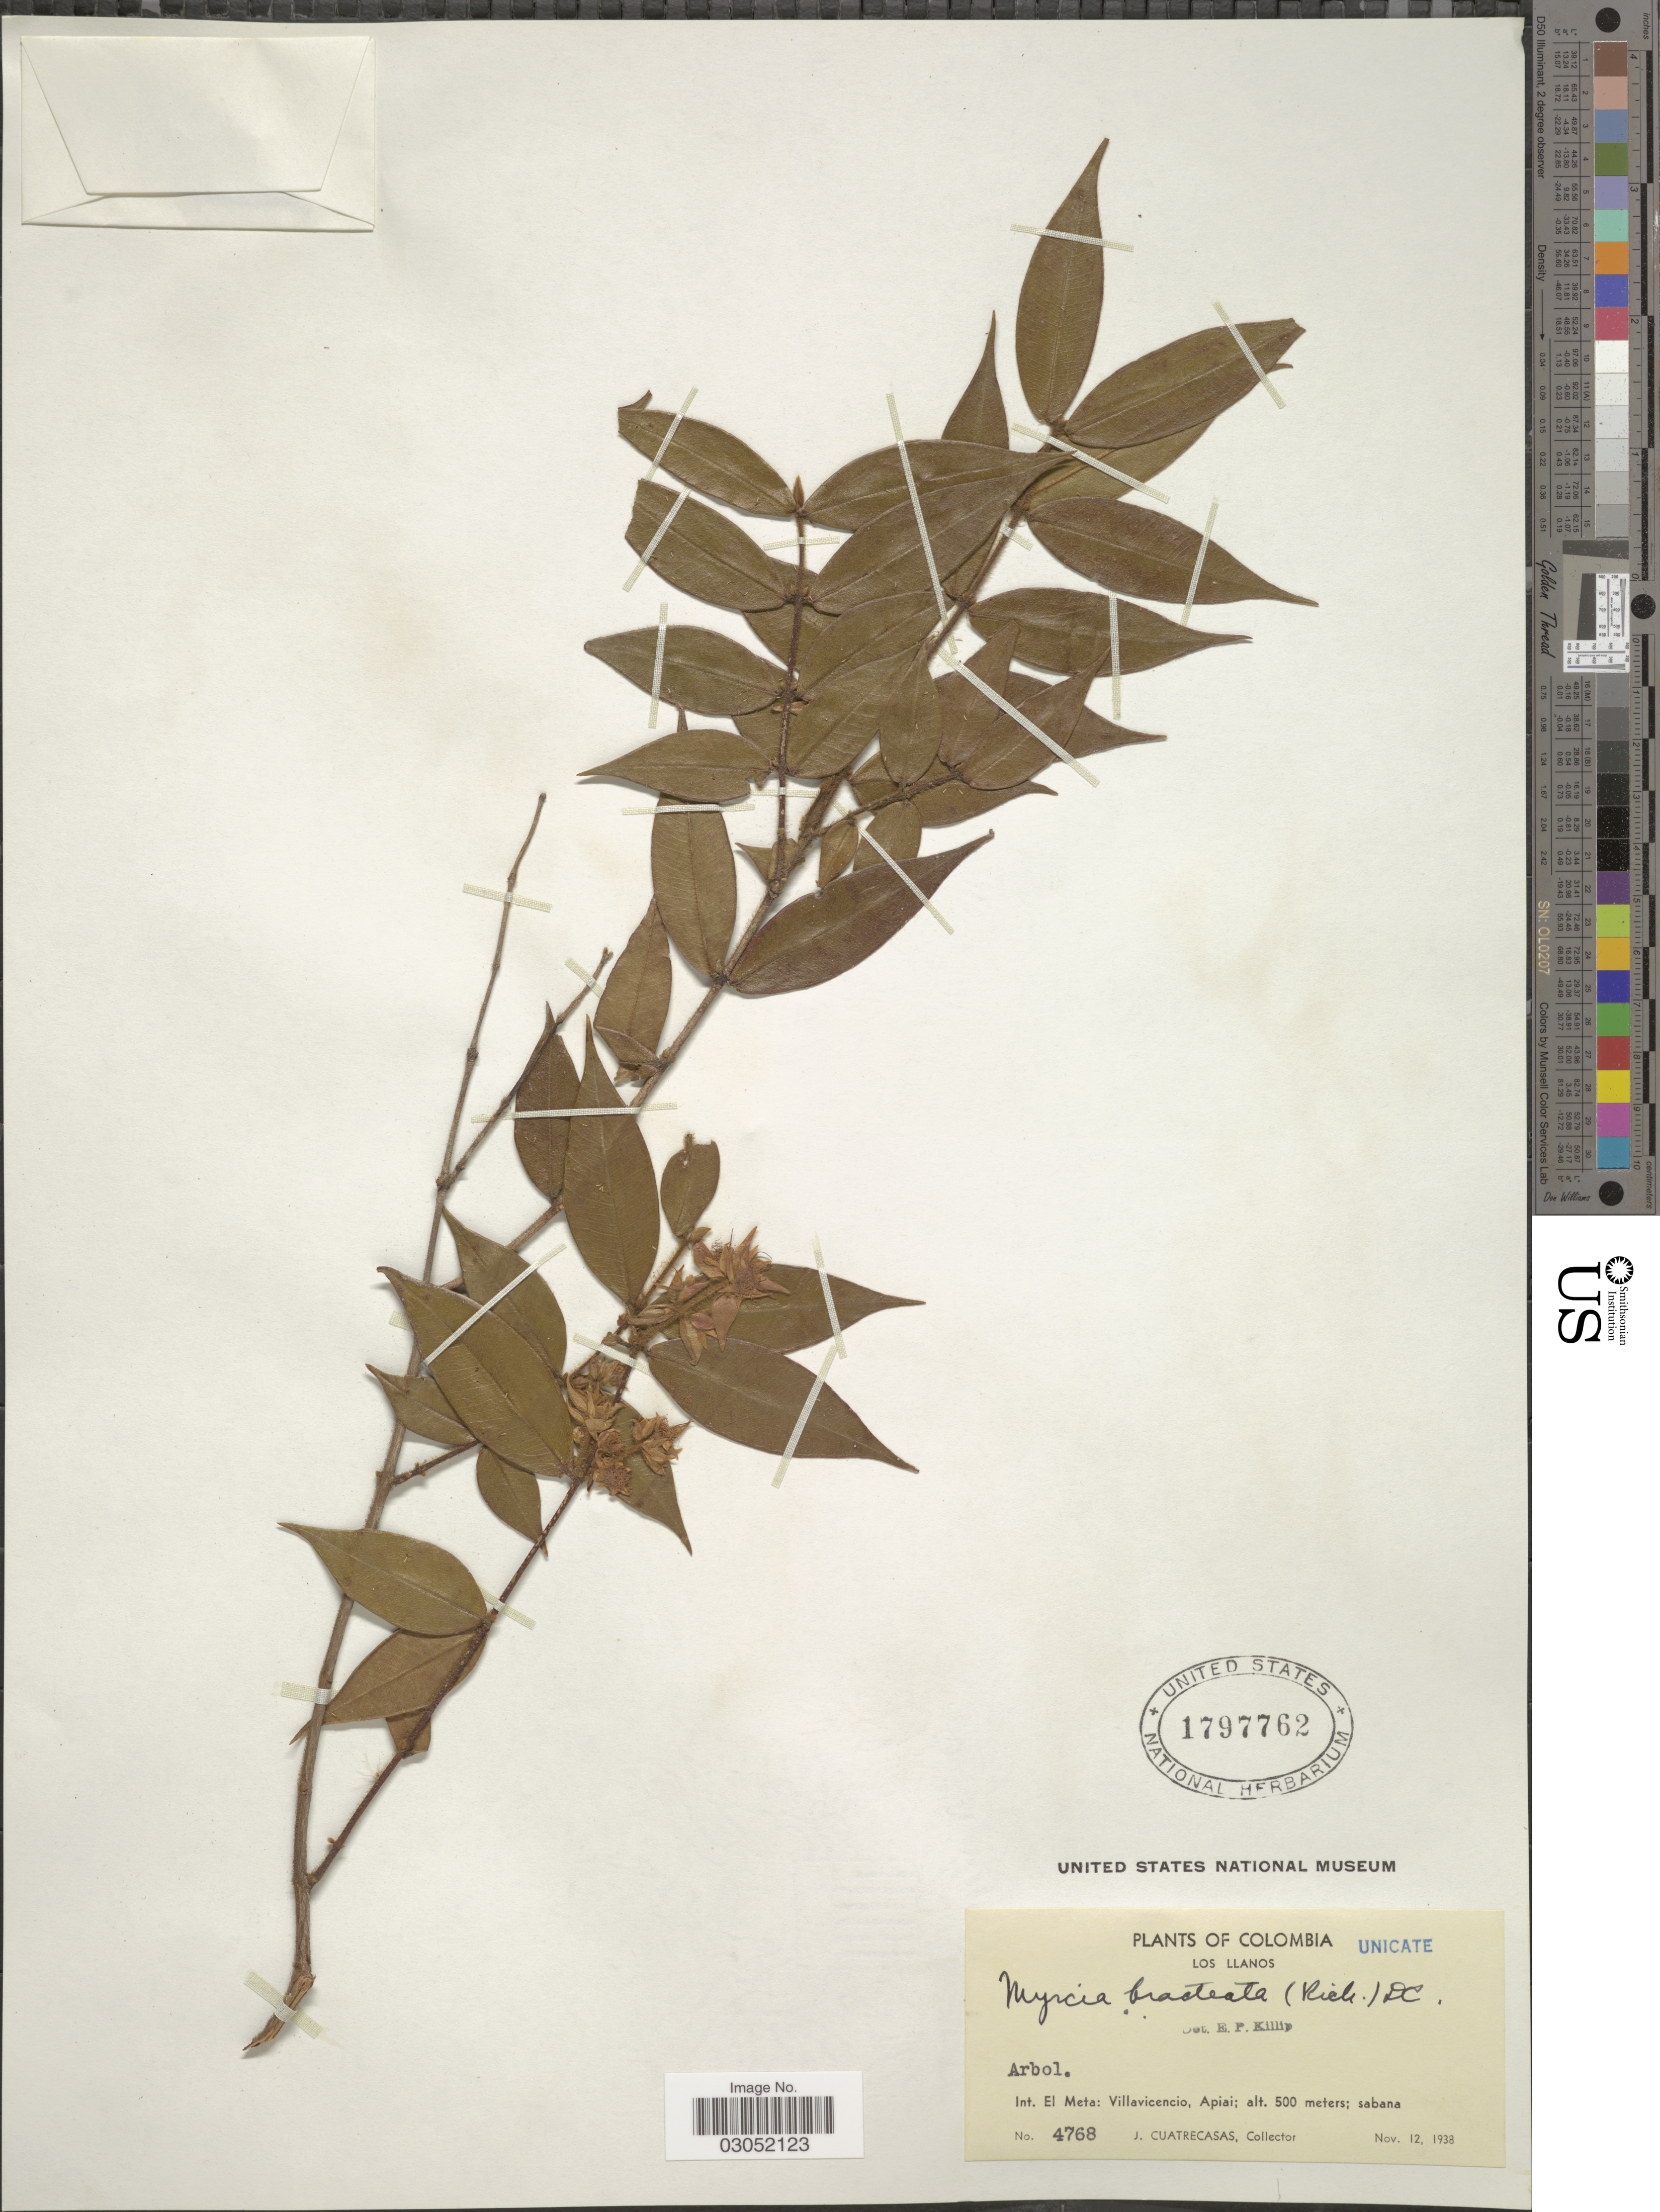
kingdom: Plantae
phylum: Tracheophyta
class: Magnoliopsida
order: Myrtales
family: Myrtaceae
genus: Myrcia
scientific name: Myrcia bracteata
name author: (Rich.) DC.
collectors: J. Cuatrecasas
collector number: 4768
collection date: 1938-11-12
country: Colombia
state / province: Meta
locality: Los Llanos. Int. El Meta: Villavicencio, Apiai.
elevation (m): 500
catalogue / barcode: US 1797762